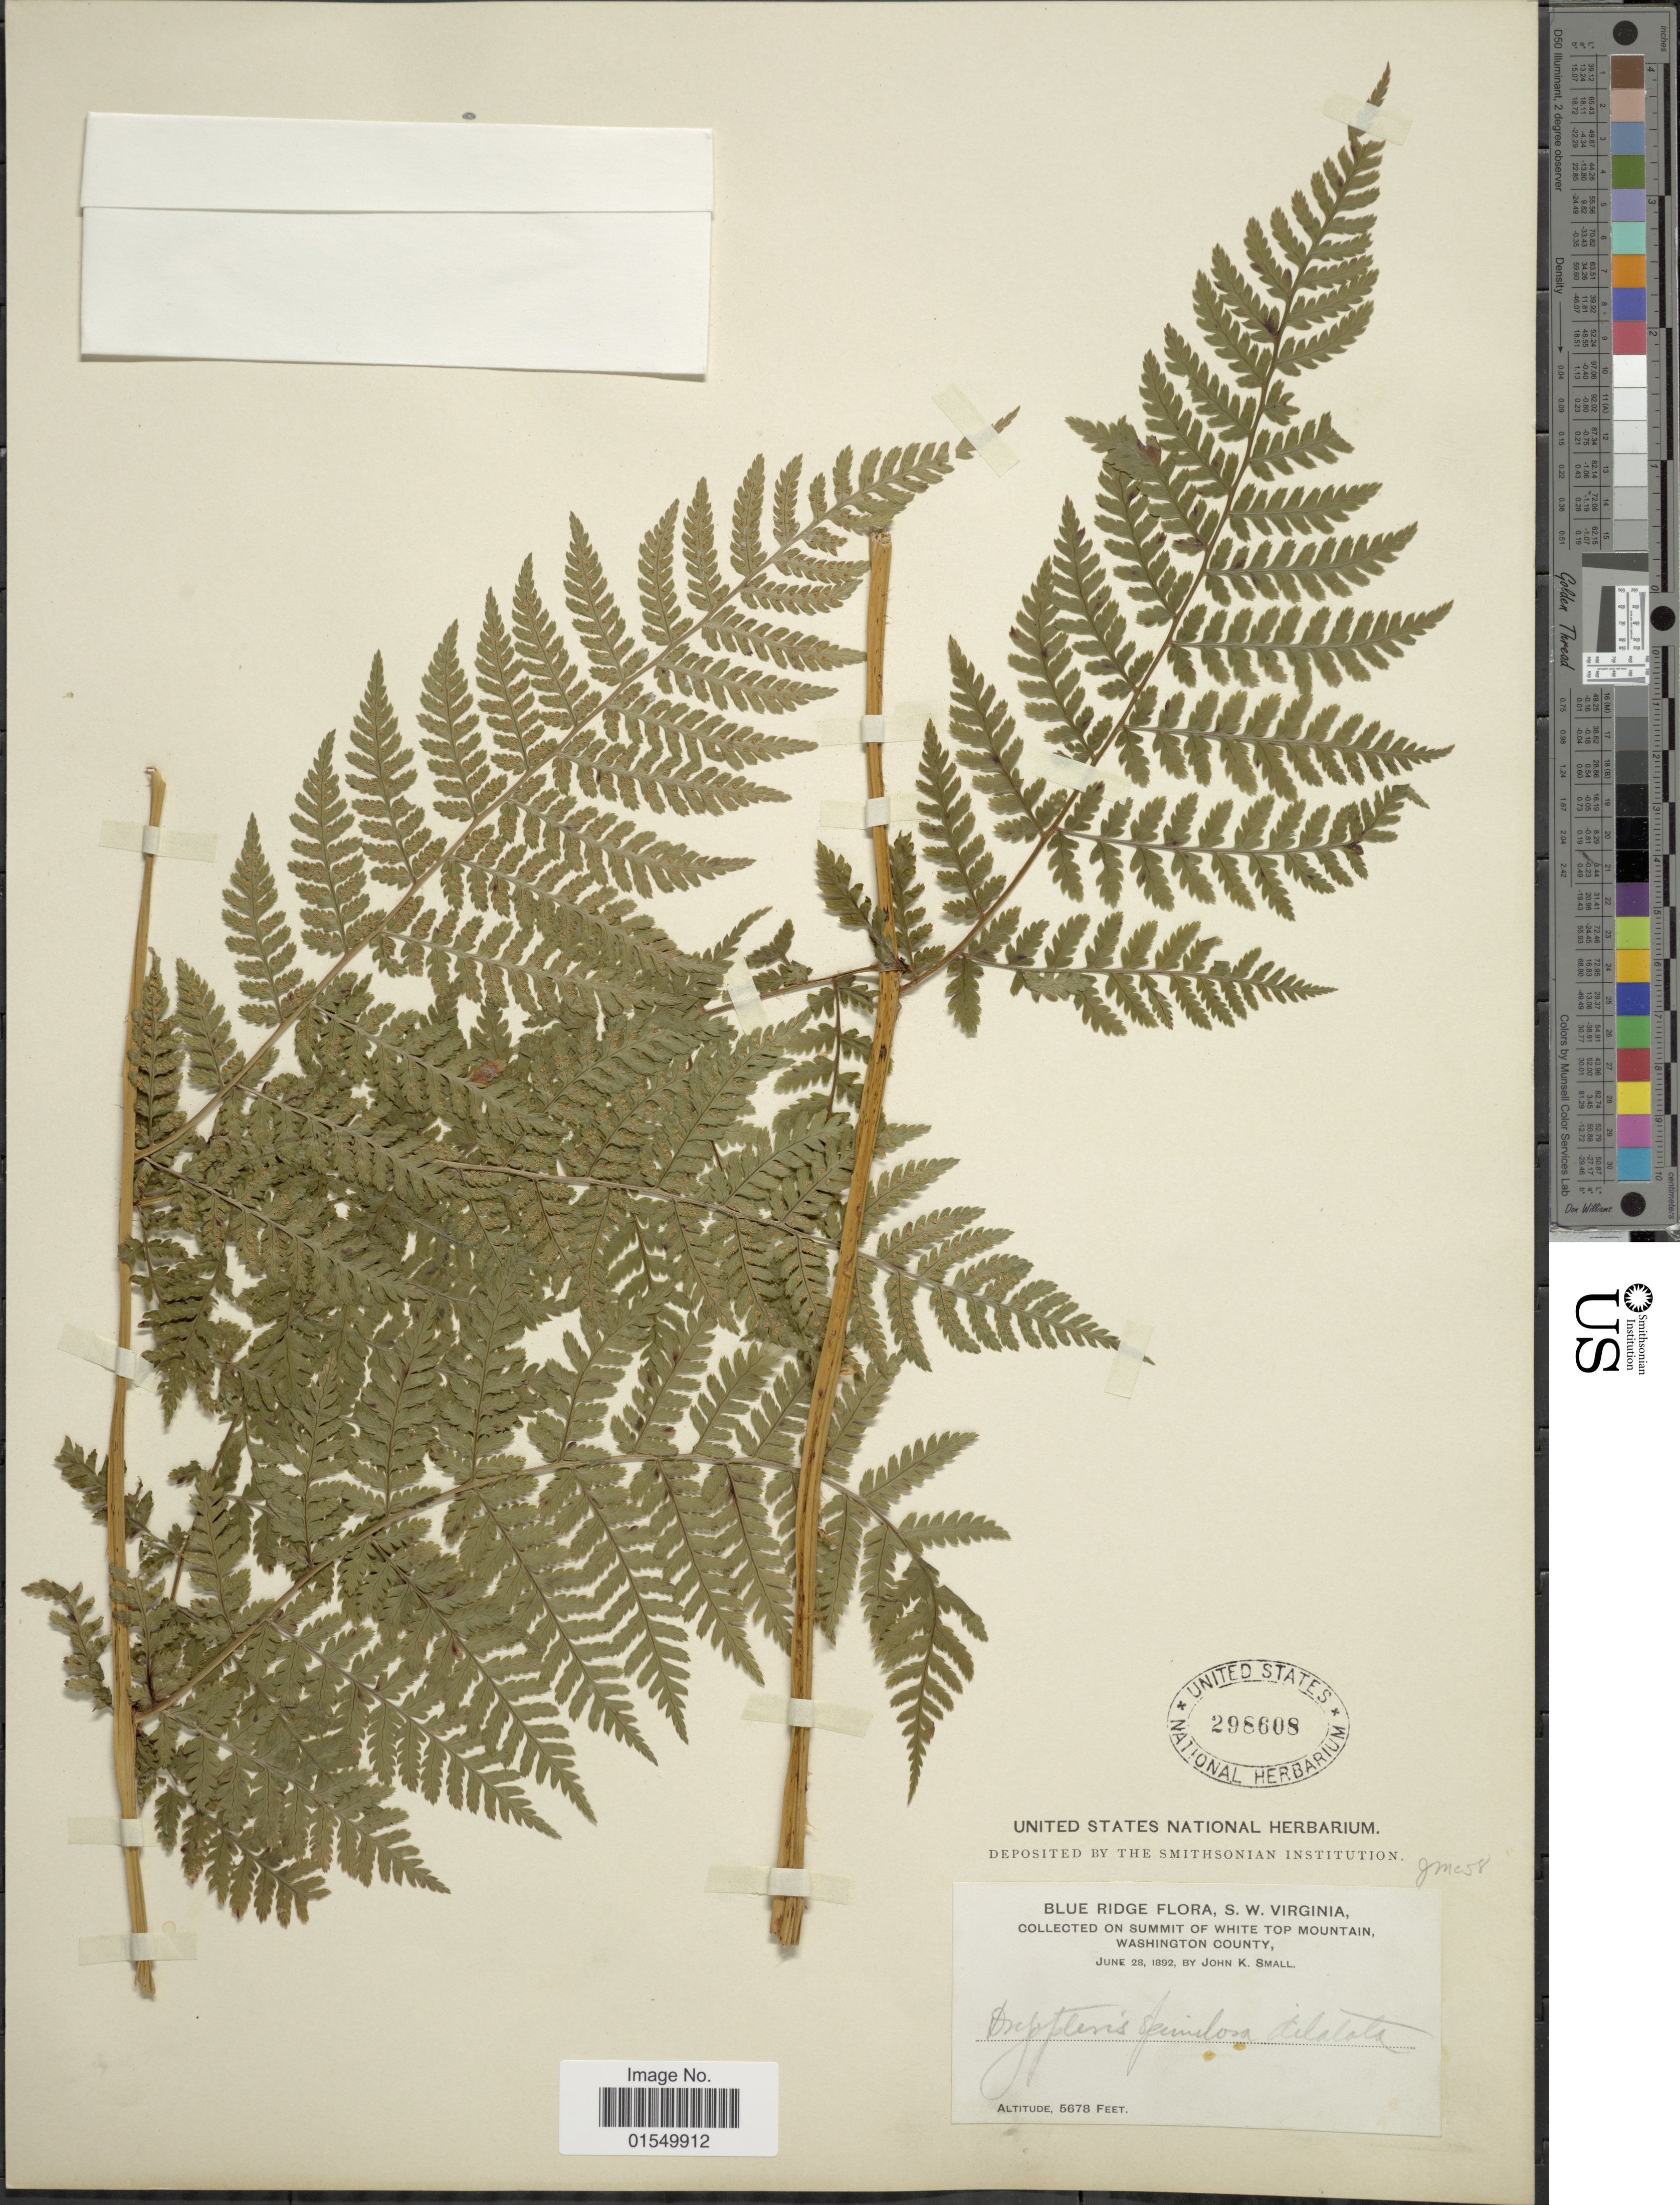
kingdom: Plantae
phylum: Tracheophyta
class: Polypodiopsida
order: Polypodiales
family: Dryopteridaceae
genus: Dryopteris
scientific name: Dryopteris campyloptera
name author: Clarkson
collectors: J. K. Small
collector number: JMC58*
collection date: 1892-06-28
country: United States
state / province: Virginia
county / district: Washington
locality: Blue Ridge, S. W. Virginia, summit of White Top Mountain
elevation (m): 1731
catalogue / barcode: US 298608